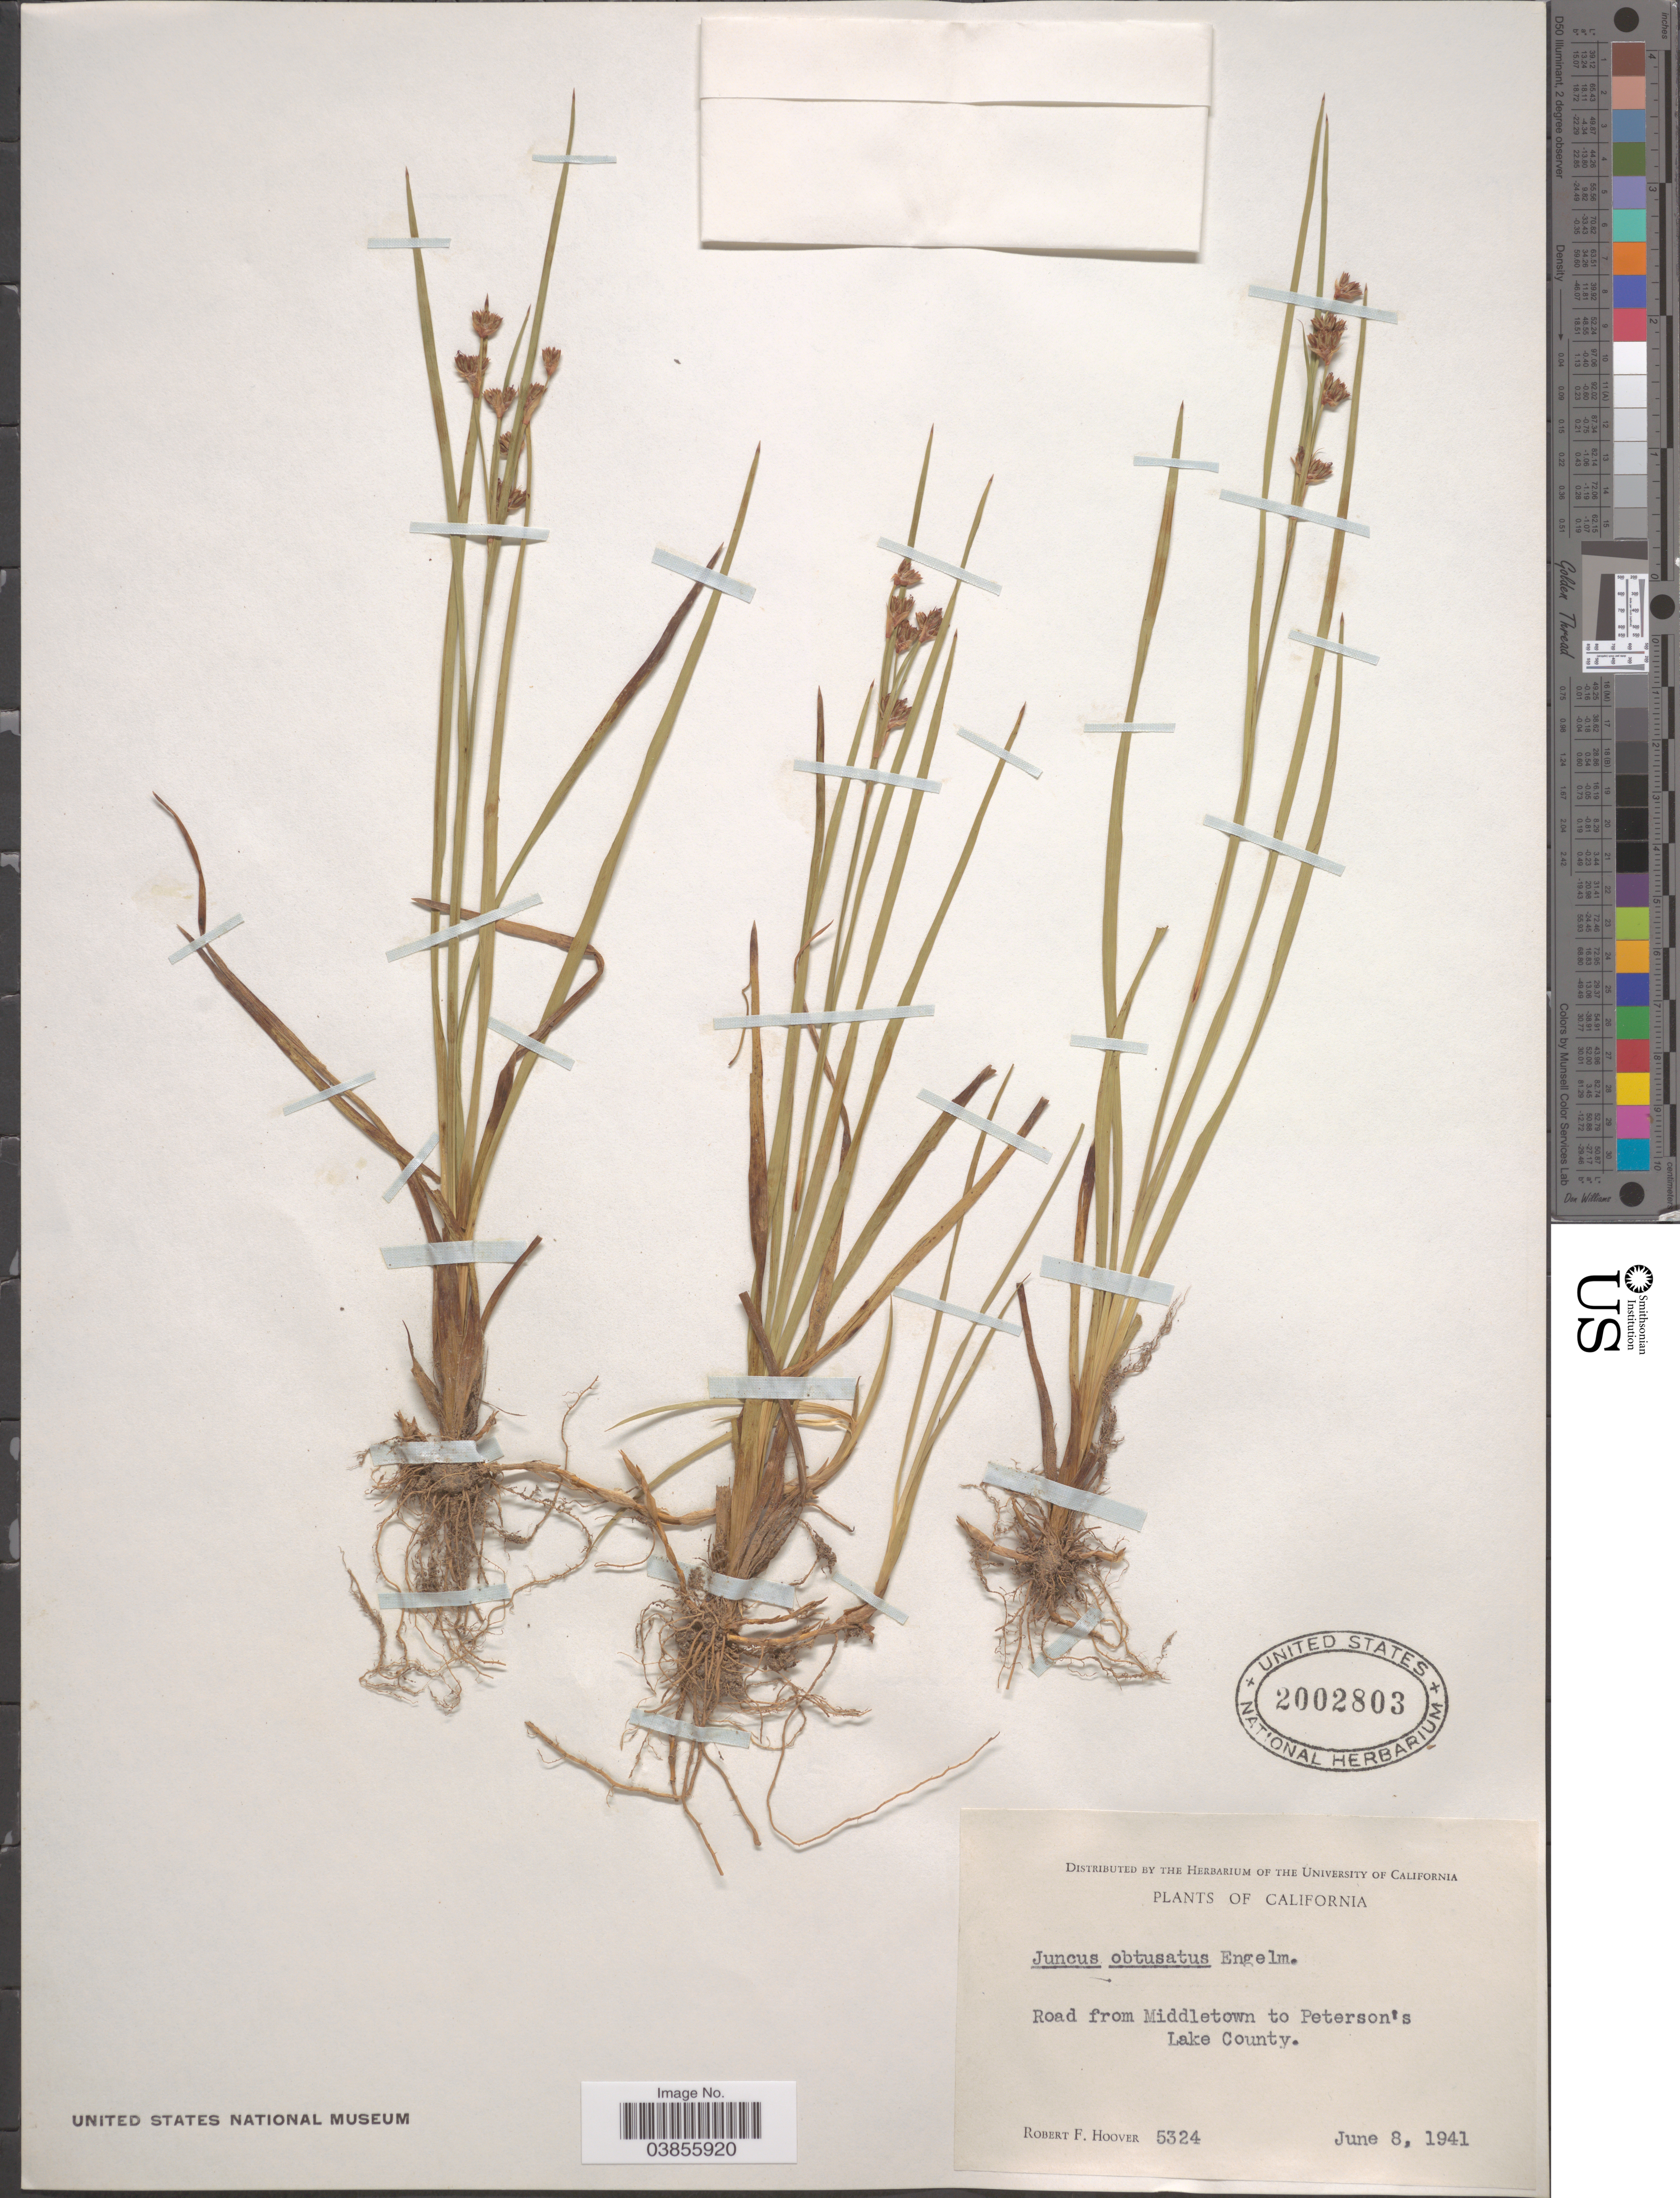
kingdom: Plantae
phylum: Tracheophyta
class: Liliopsida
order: Poales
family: Juncaceae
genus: Juncus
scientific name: Juncus obtusatus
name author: Kit. ex Schult.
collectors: R. F. Hoover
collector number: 5324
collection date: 1941-06-08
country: United States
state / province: California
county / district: Lake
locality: Road from Middletown to Peterson's. Lake County.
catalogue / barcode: US 2002803